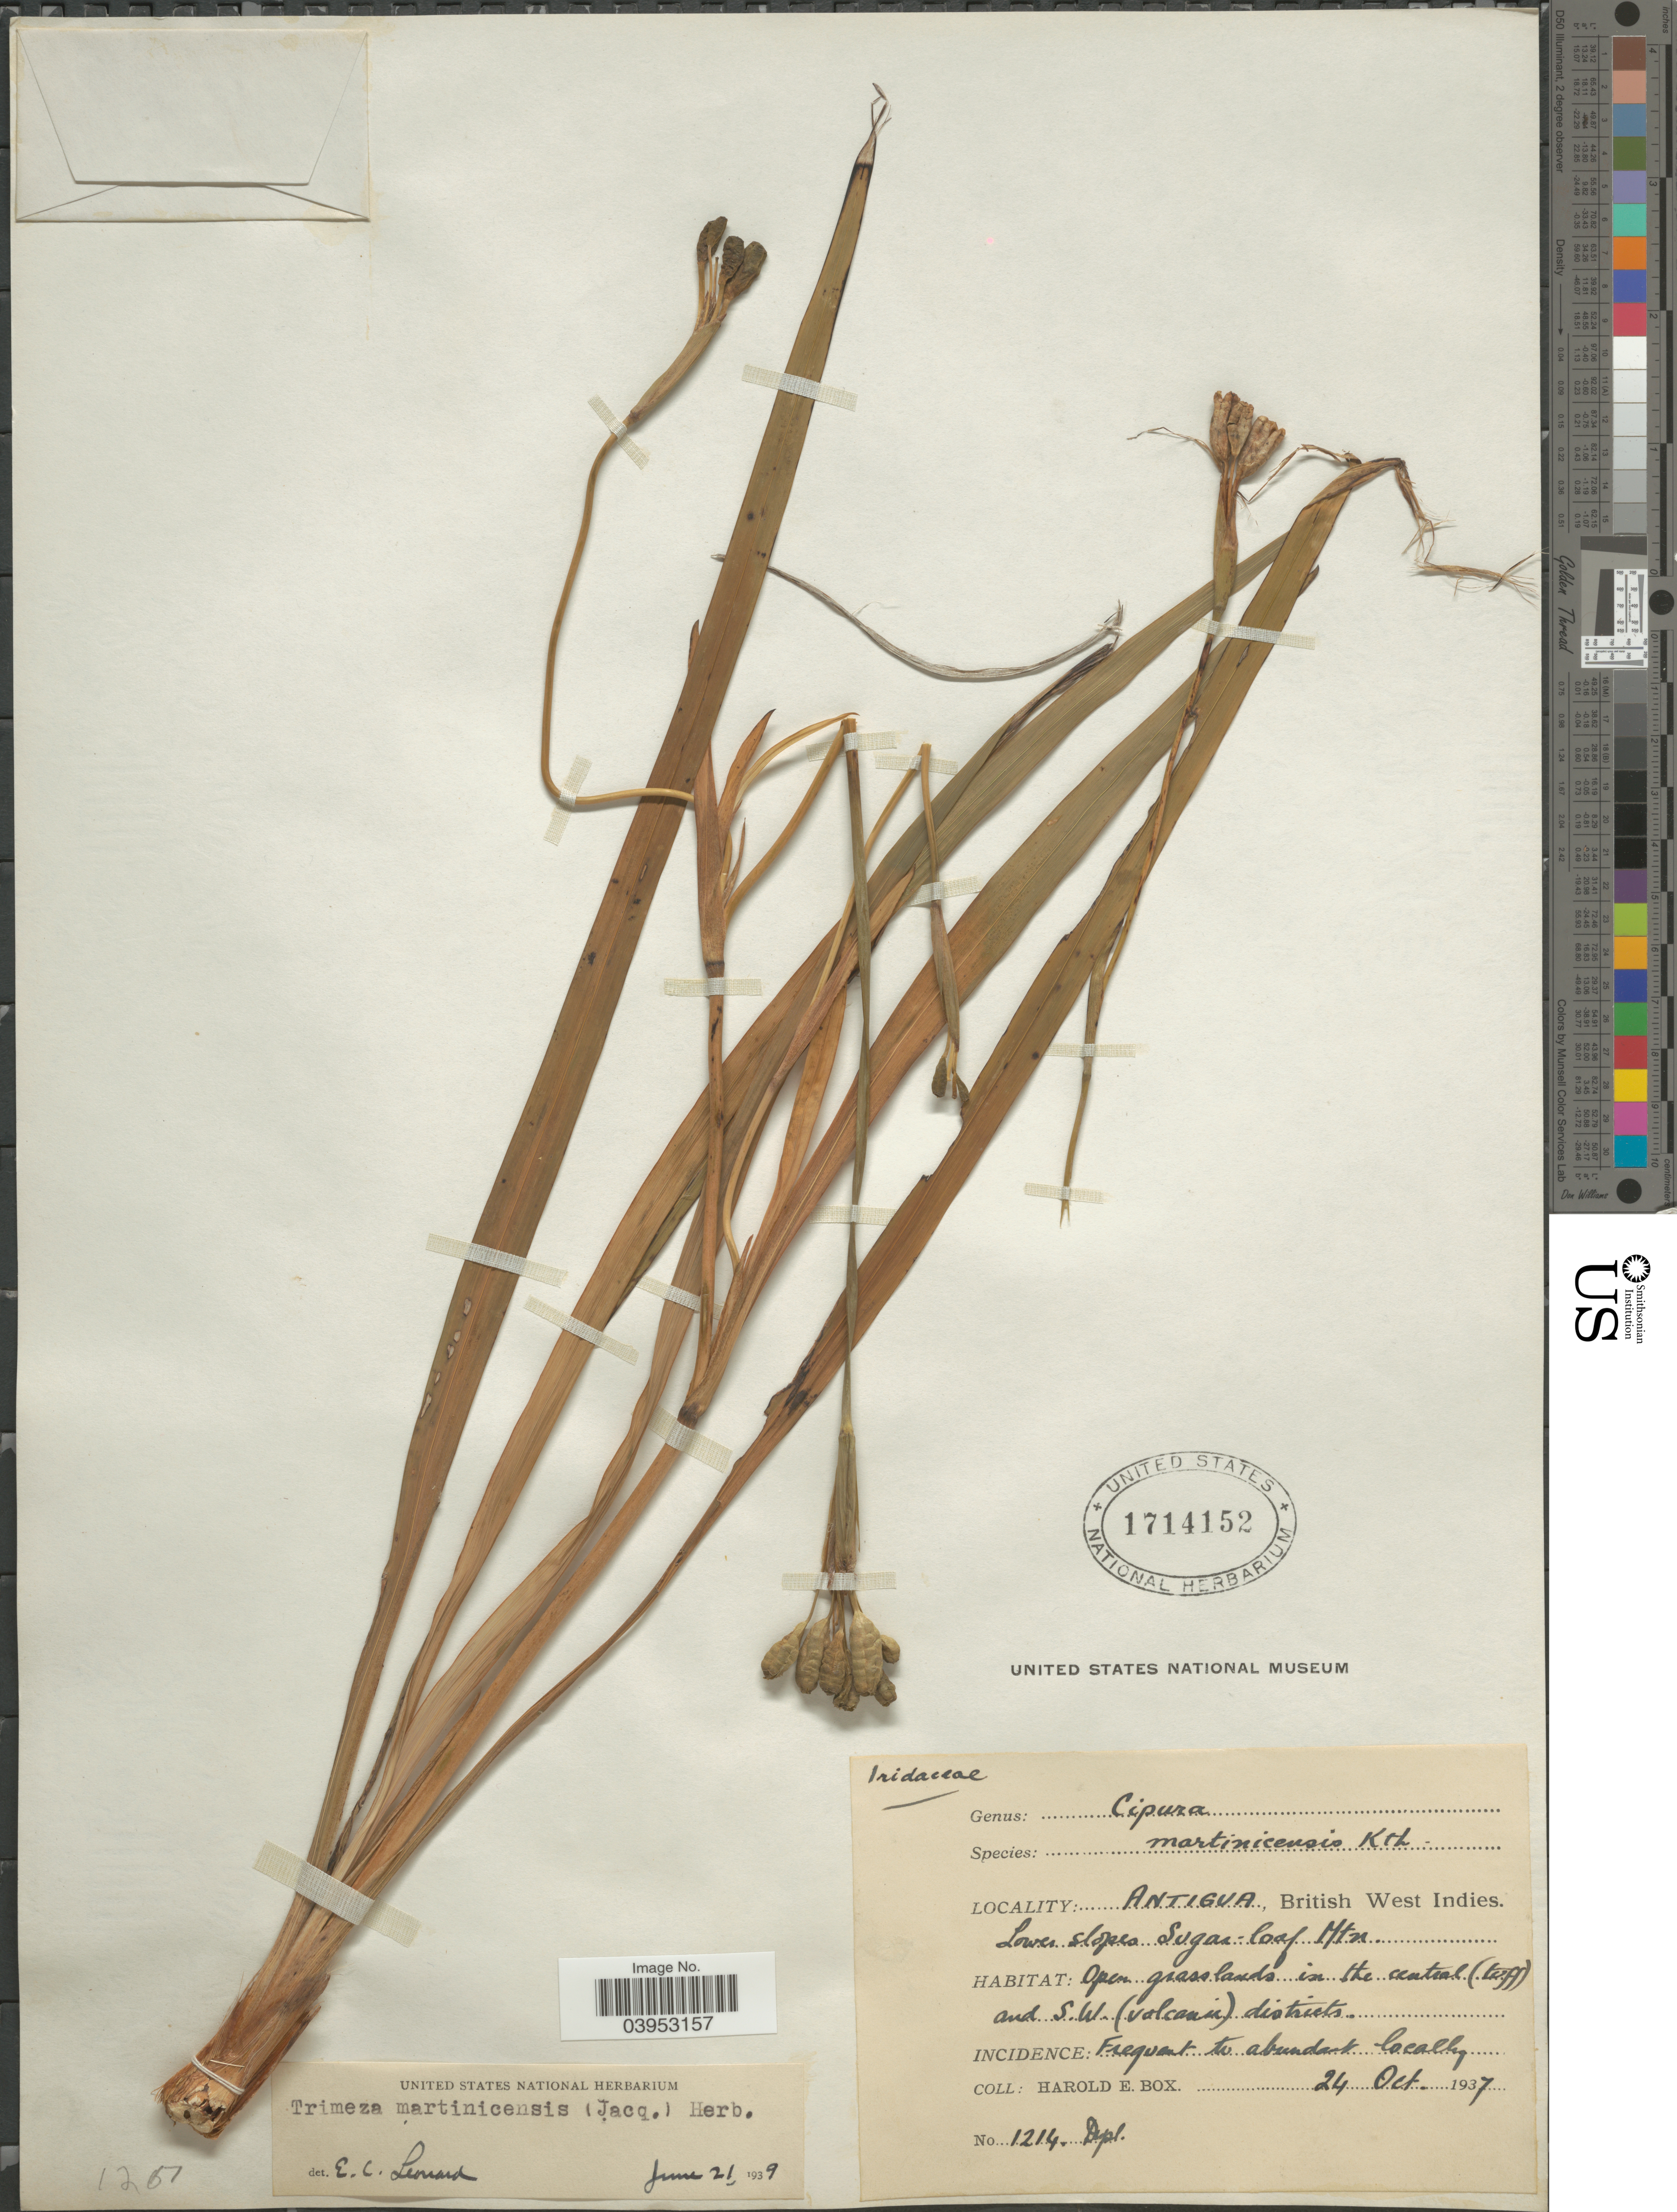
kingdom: Plantae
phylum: Tracheophyta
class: Liliopsida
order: Asparagales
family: Iridaceae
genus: Trimezia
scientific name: Trimezia martinicensis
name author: (Jacq.) Herb.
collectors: H. E. Box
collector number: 1214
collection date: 1937-10-24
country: Antigua and Barbuda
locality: Antigua, British West Indies. Lower slopes Sugar-loaf Mtn. Open grasslands in the central and S.W. (volcan) districts.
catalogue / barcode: US 1714152